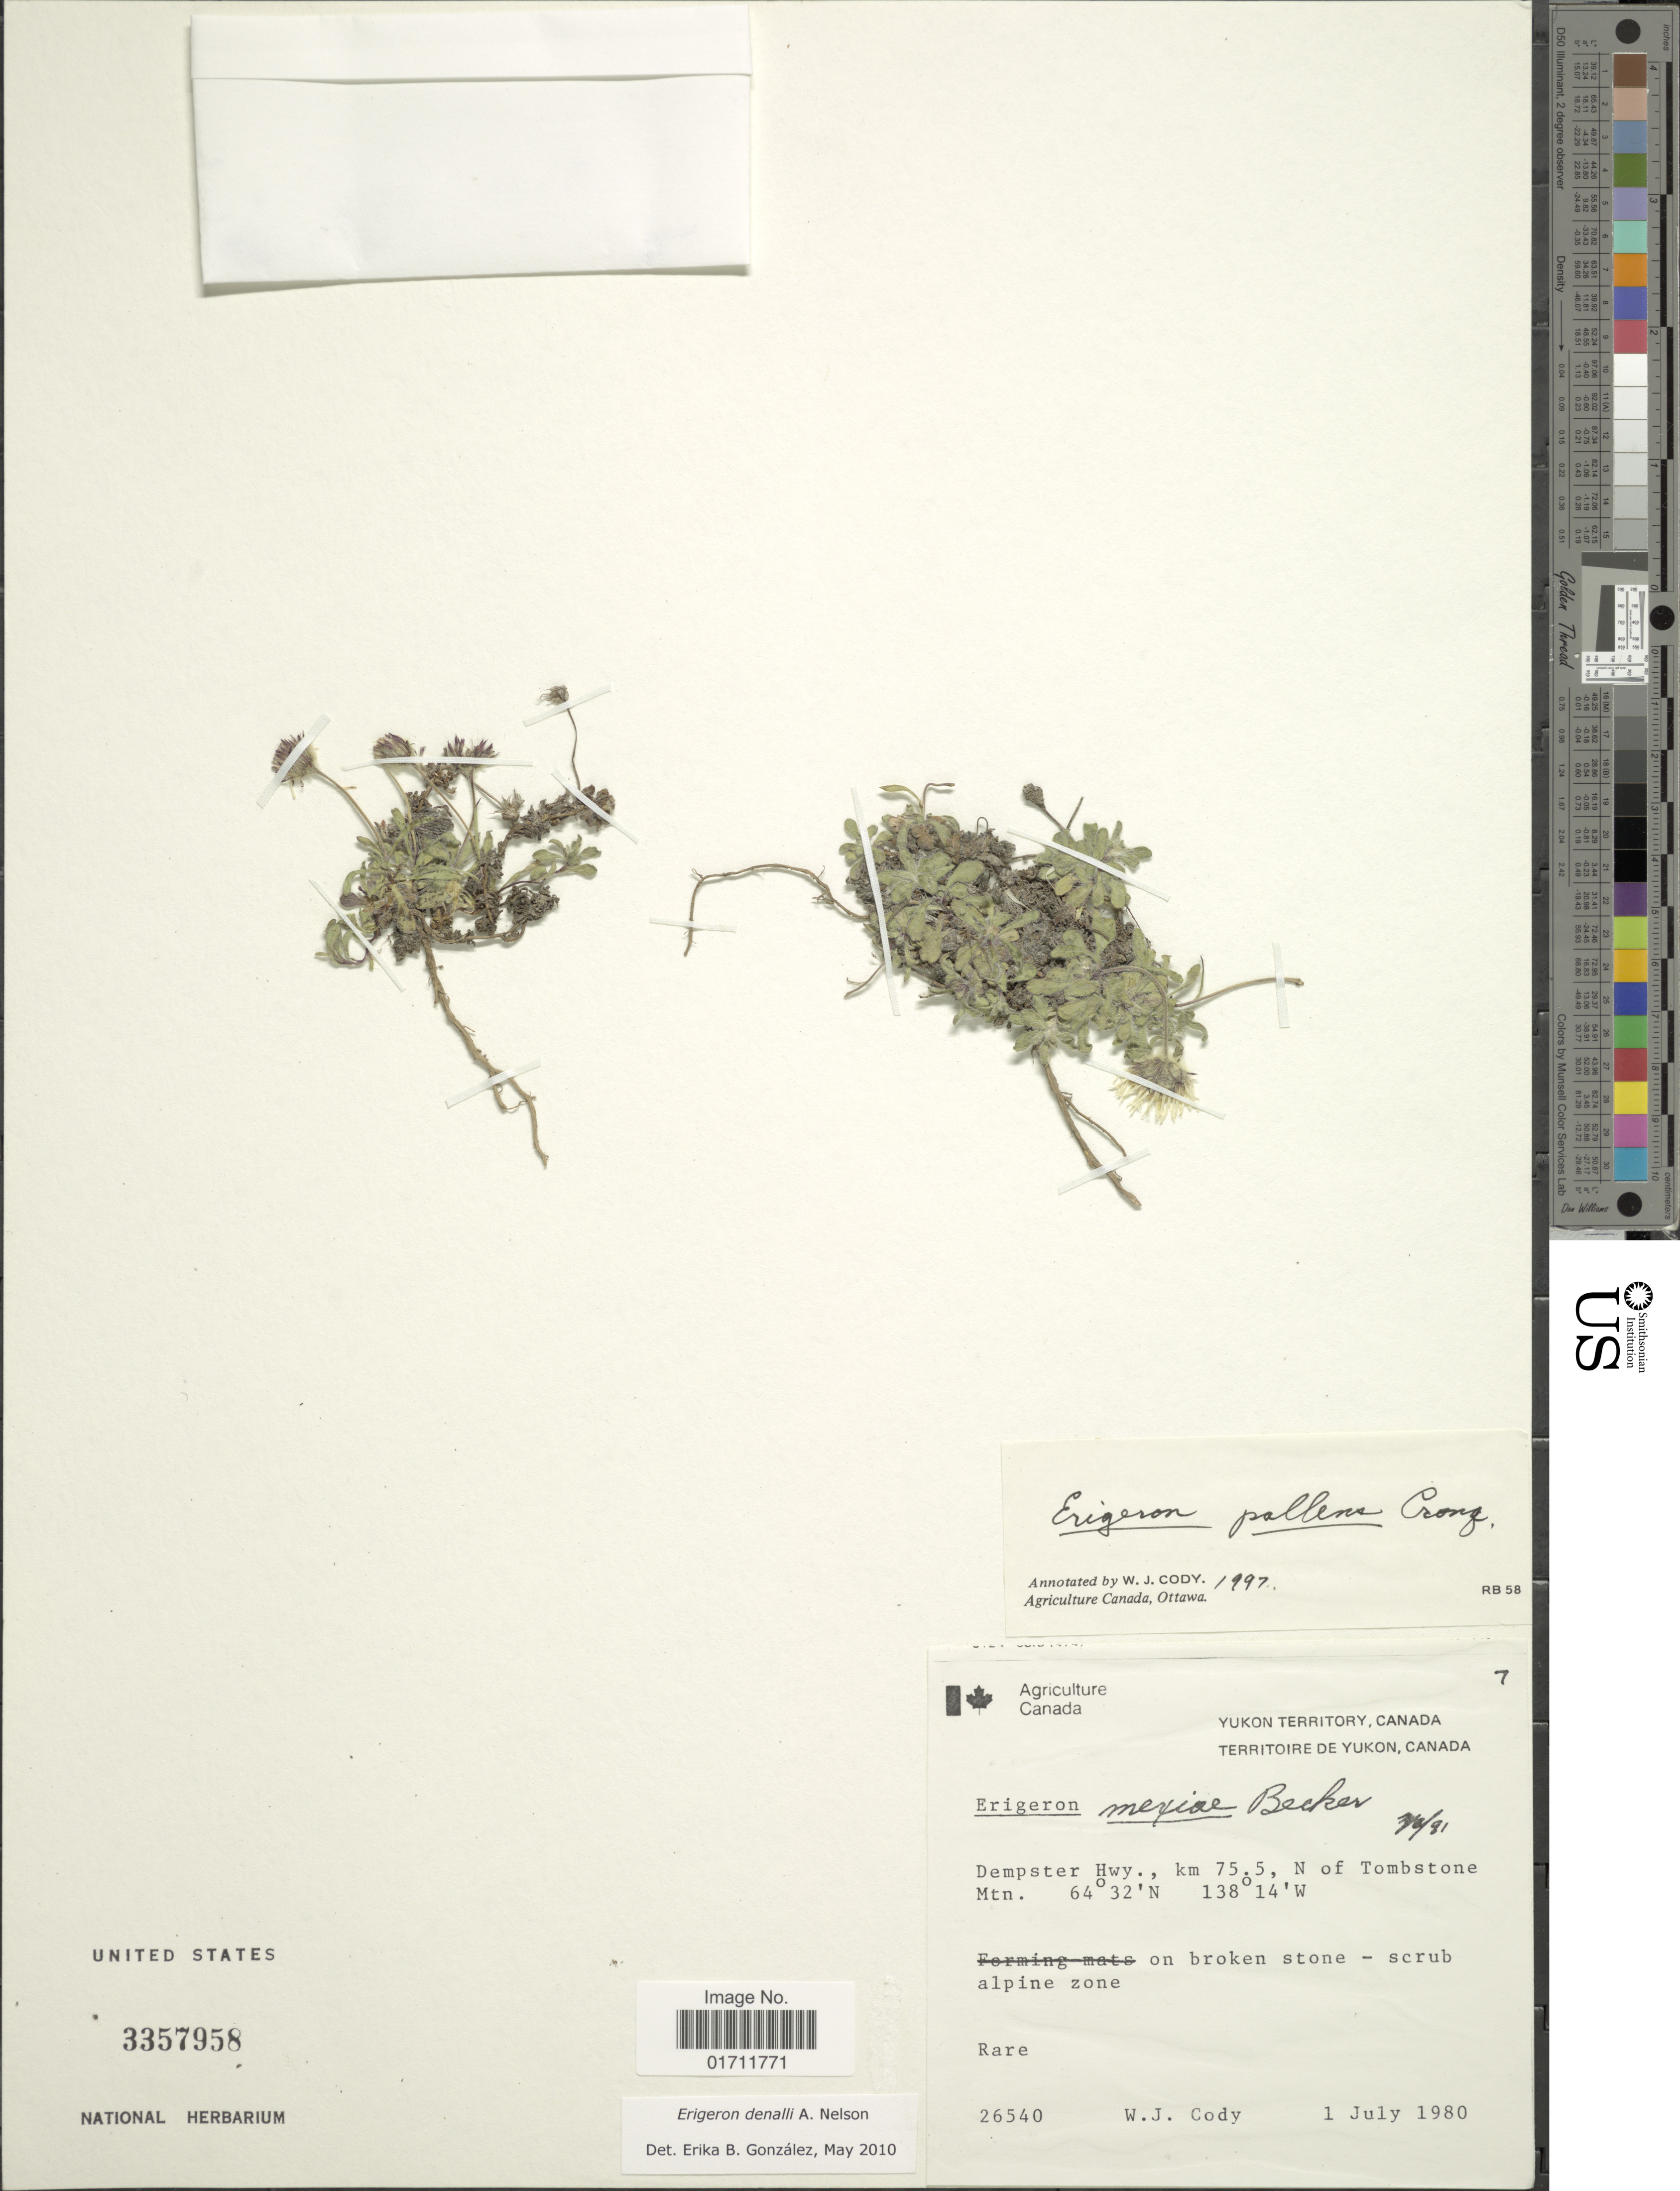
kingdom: Plantae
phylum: Tracheophyta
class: Magnoliopsida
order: Asterales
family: Asteraceae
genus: Erigeron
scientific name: Erigeron denalii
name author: A. Nelson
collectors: W. Cody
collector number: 26540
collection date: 1980-07-01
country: Canada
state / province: Yukon Territory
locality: Dempster Hwy., km 75.5, n of Tombstone Mtn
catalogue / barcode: US 3357958